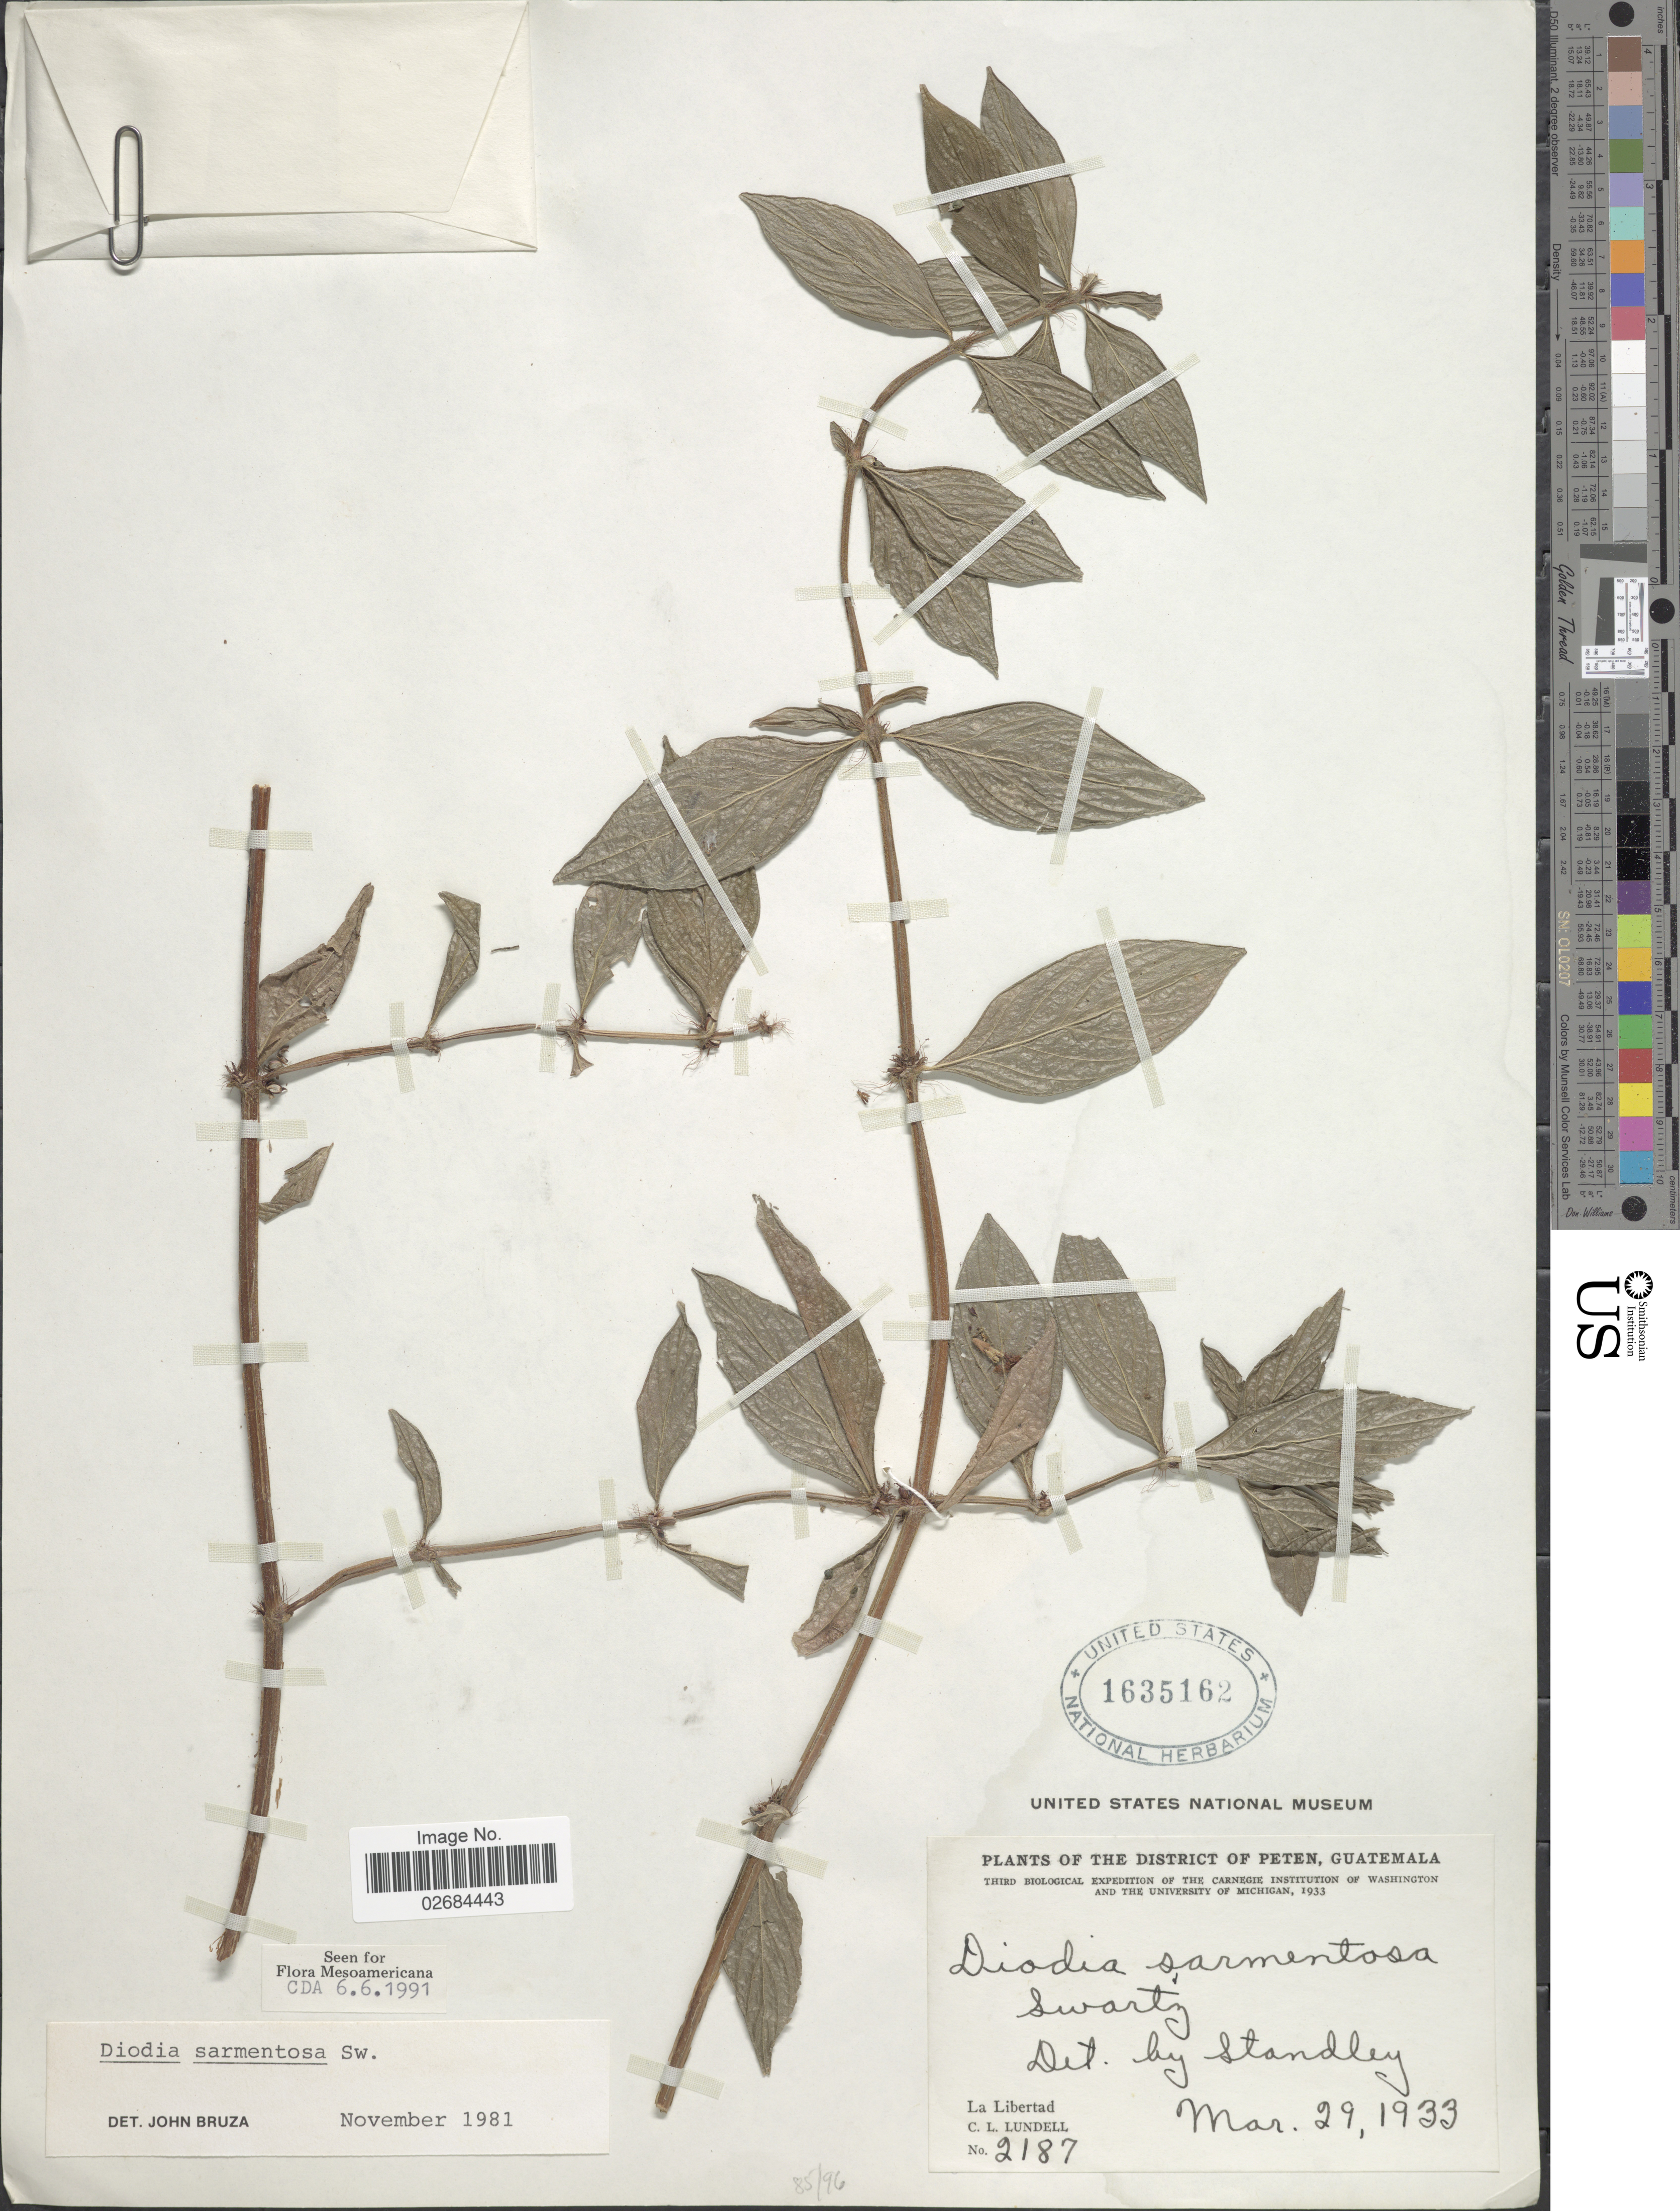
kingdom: Plantae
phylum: Tracheophyta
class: Magnoliopsida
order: Gentianales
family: Rubiaceae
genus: Diodia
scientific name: Diodia sarmentosa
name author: Sw.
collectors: C. L. Lundell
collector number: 2187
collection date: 1933-03-29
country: Guatemala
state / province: El Petén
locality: La Libertad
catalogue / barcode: US 1635162